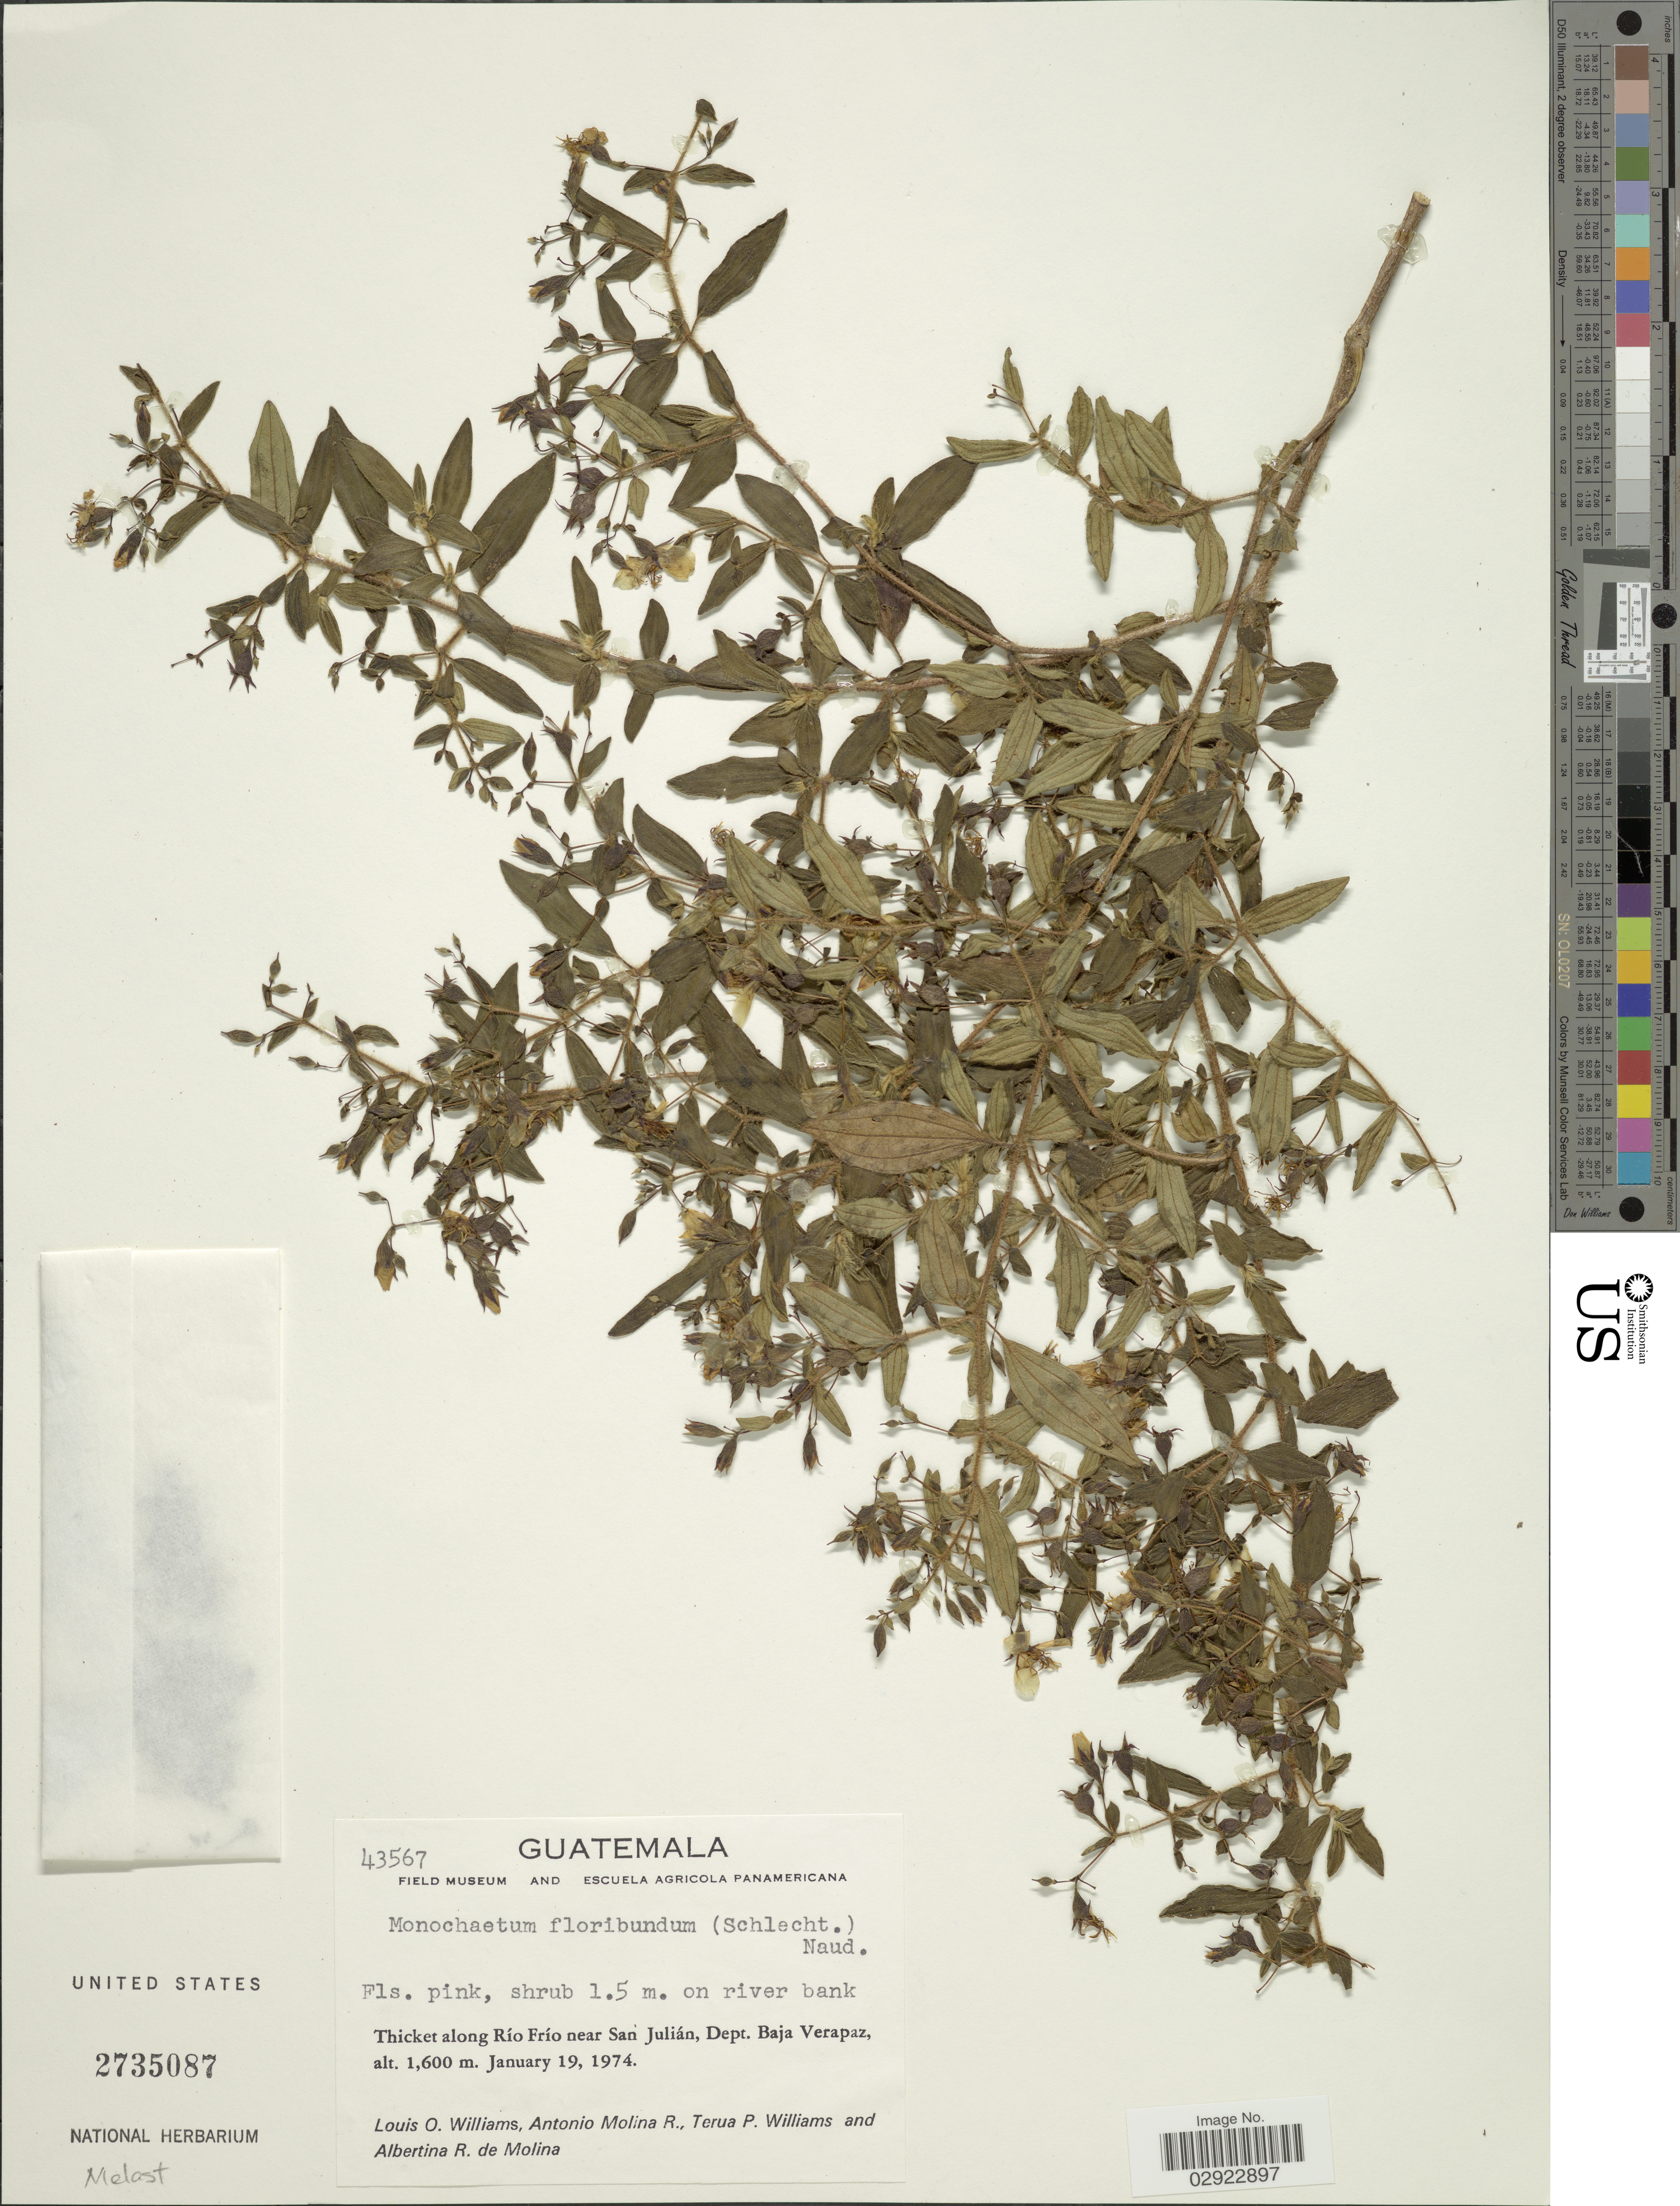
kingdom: Plantae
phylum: Tracheophyta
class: Magnoliopsida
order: Myrtales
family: Melastomataceae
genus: Monochaetum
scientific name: Monochaetum floribundum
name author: (Schltdl.) Naudin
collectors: L. O. Williams, A. Molina R., T. P. Williams & A. R. Molina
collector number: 43567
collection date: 1974-01-19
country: Guatemala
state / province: Baja Verapaz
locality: Thicket along Río Frío near San Julián, Dept. Baja Verapaz.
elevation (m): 1600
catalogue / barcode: US 2735087